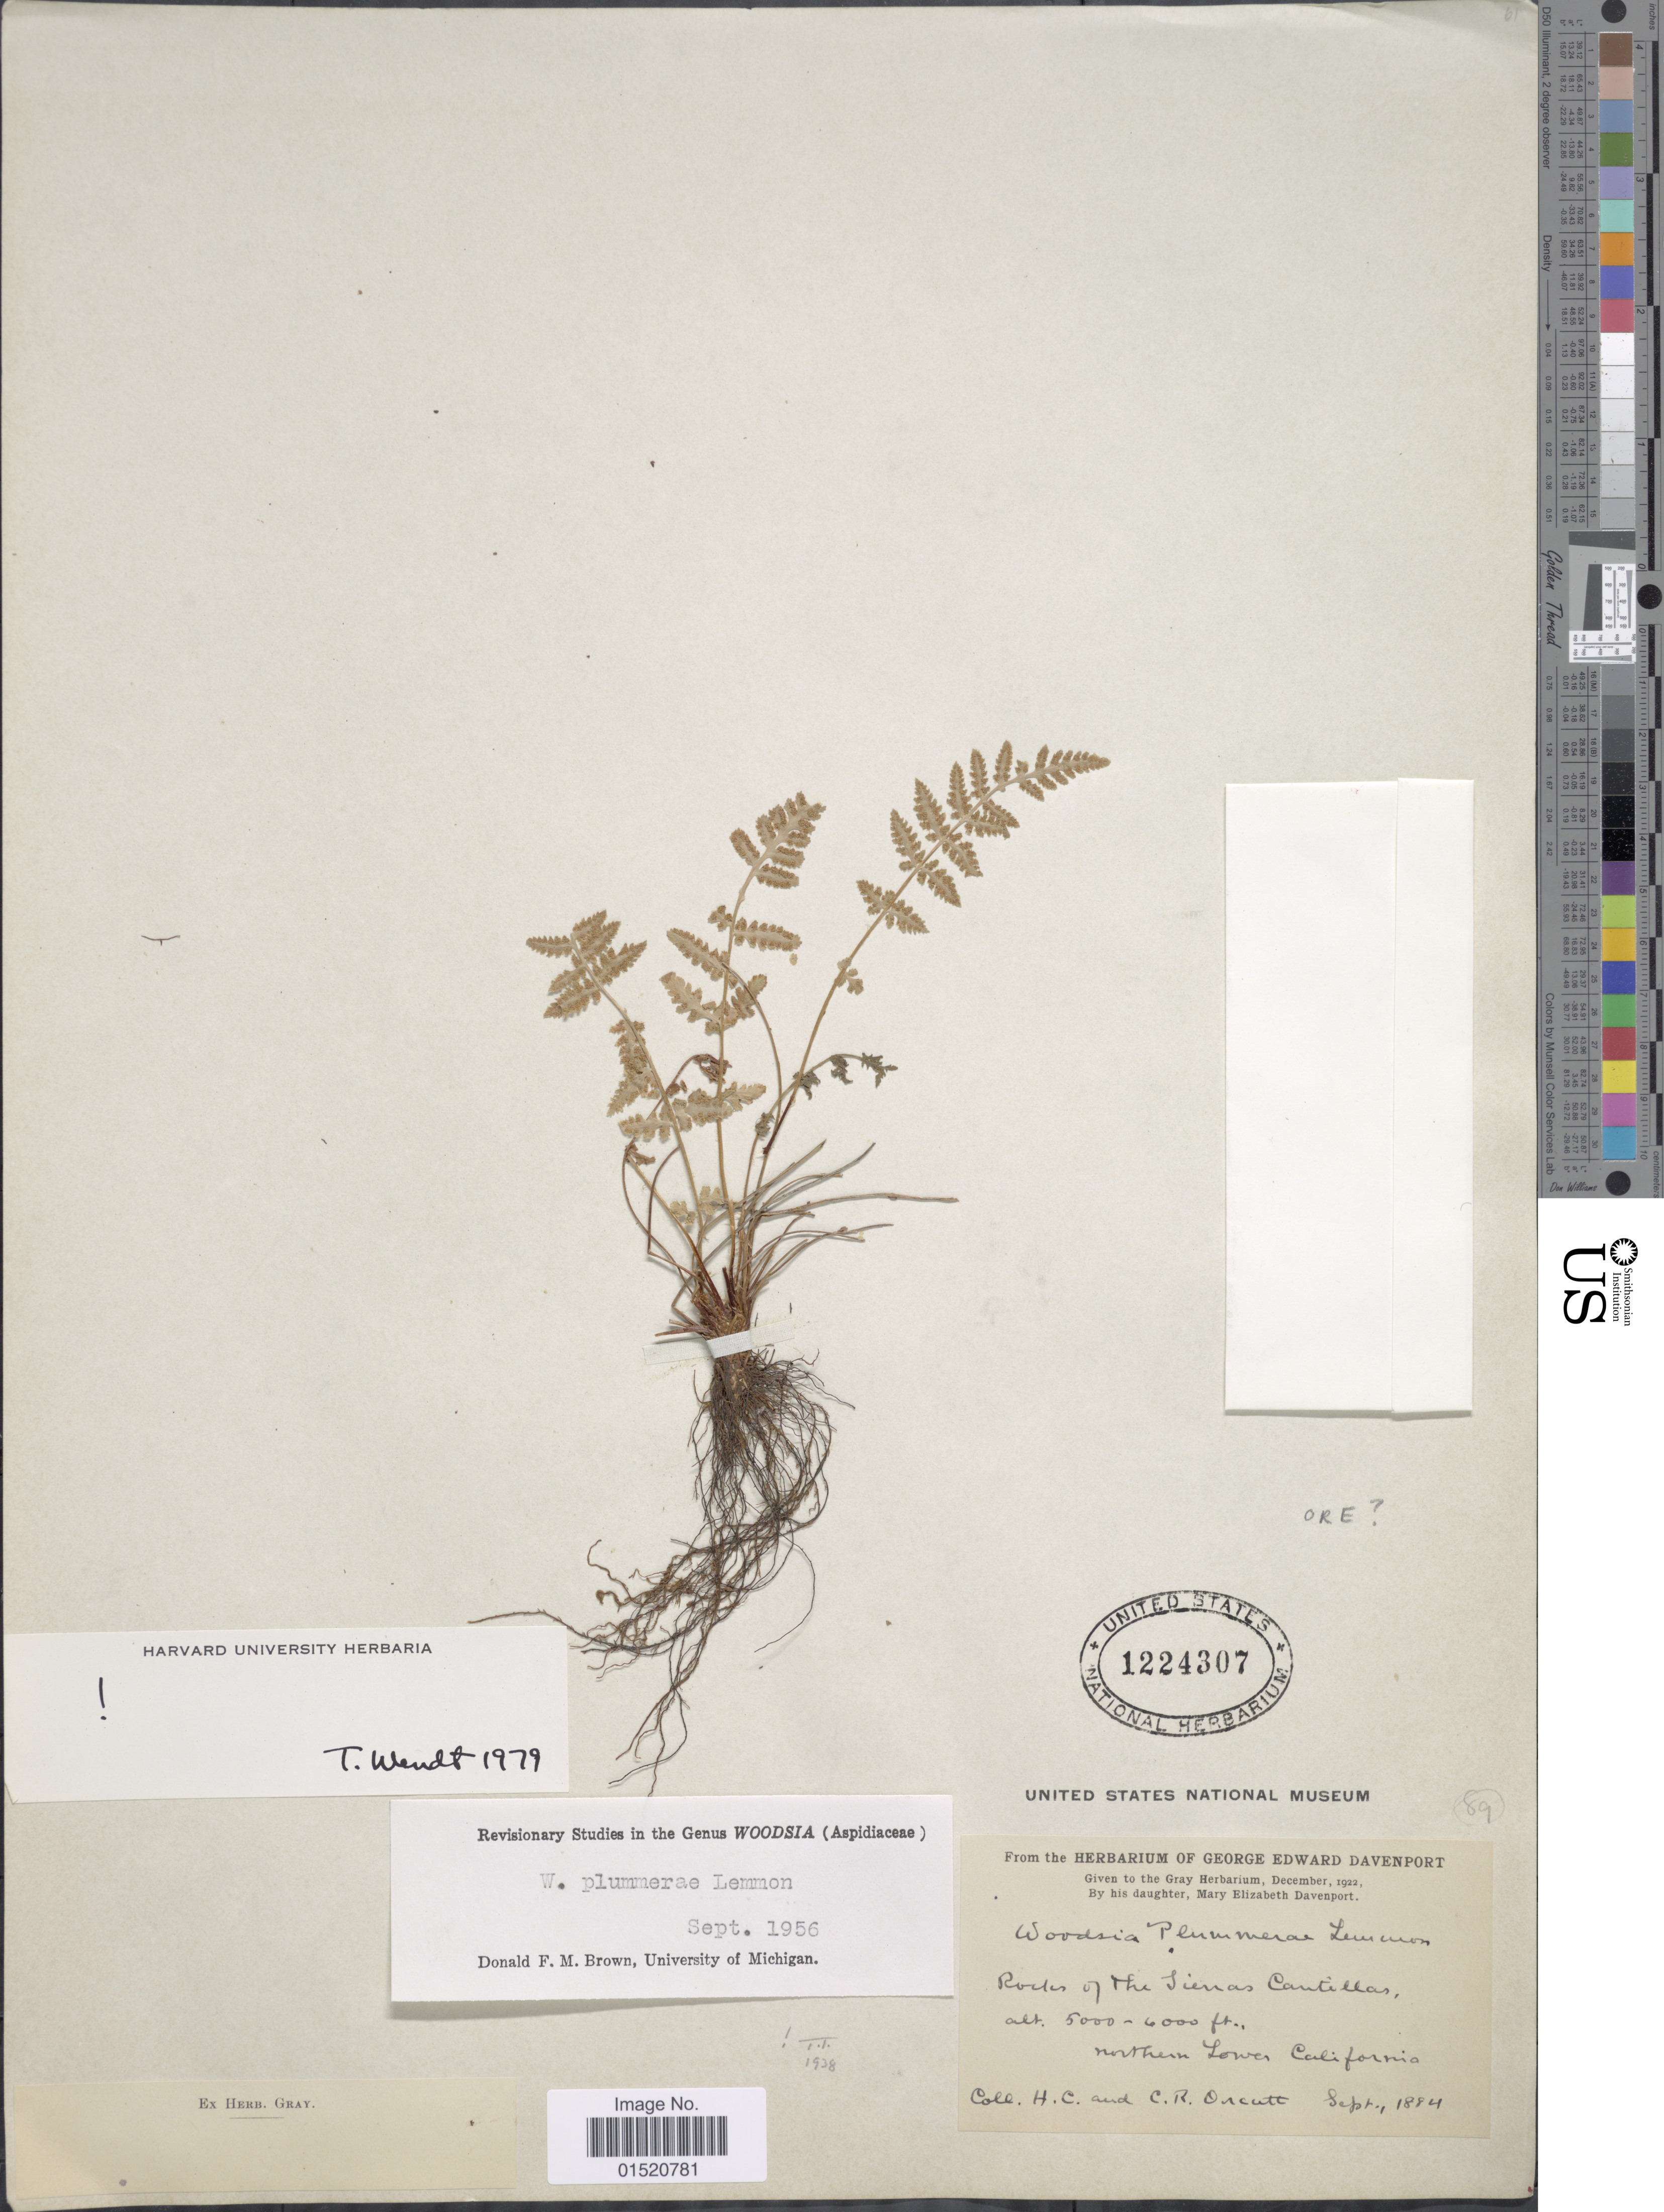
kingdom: Plantae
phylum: Tracheophyta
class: Polypodiopsida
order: Polypodiales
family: Woodsiaceae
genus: Woodsia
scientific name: Woodsia plummerae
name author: Lemmon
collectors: H. C. Orcutt & C. R. Orcutt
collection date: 1884-09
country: Mexico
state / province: Baja California Norte / Baja California Sur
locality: Rocks of the Sierras Cantillas, Northern Lower California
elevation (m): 1524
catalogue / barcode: US 1224307